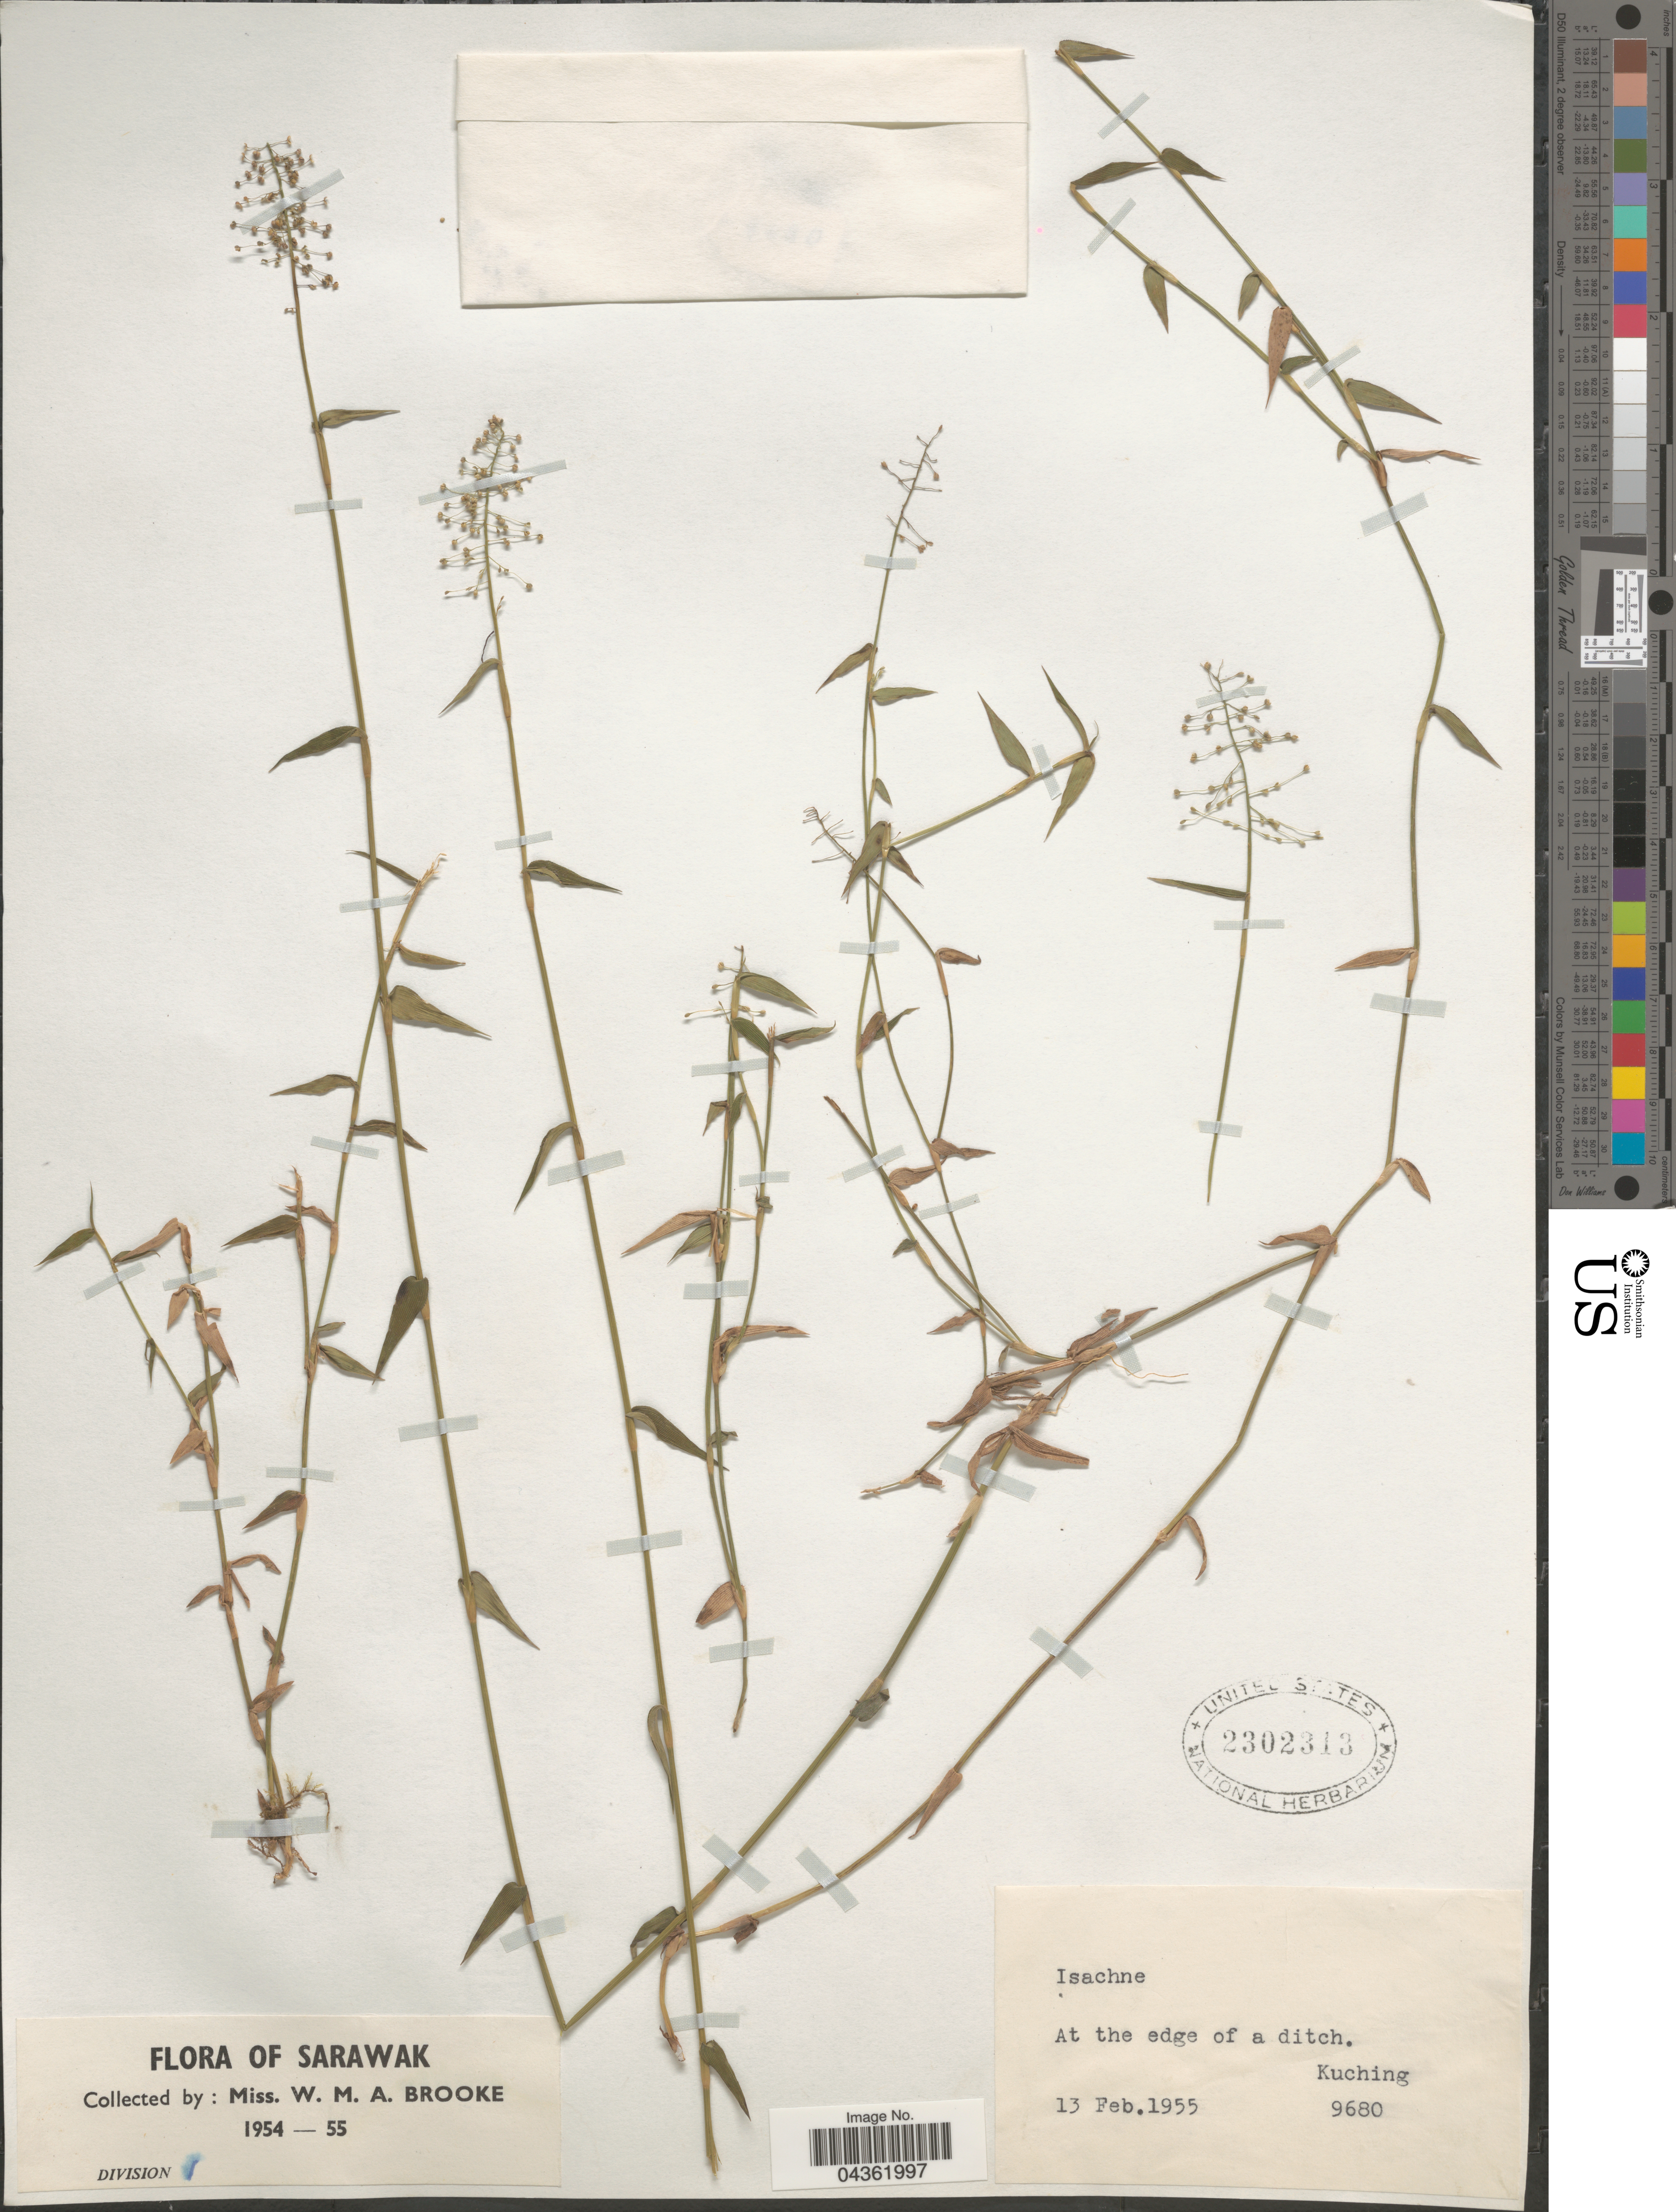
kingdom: Plantae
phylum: Tracheophyta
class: Liliopsida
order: Poales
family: Poaceae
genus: Isachne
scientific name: Isachne sp.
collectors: W. Brooke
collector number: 9680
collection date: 1955-02-13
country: Malaysia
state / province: Sarawak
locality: At the edge of a ditch. Kuching.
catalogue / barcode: US 2302313